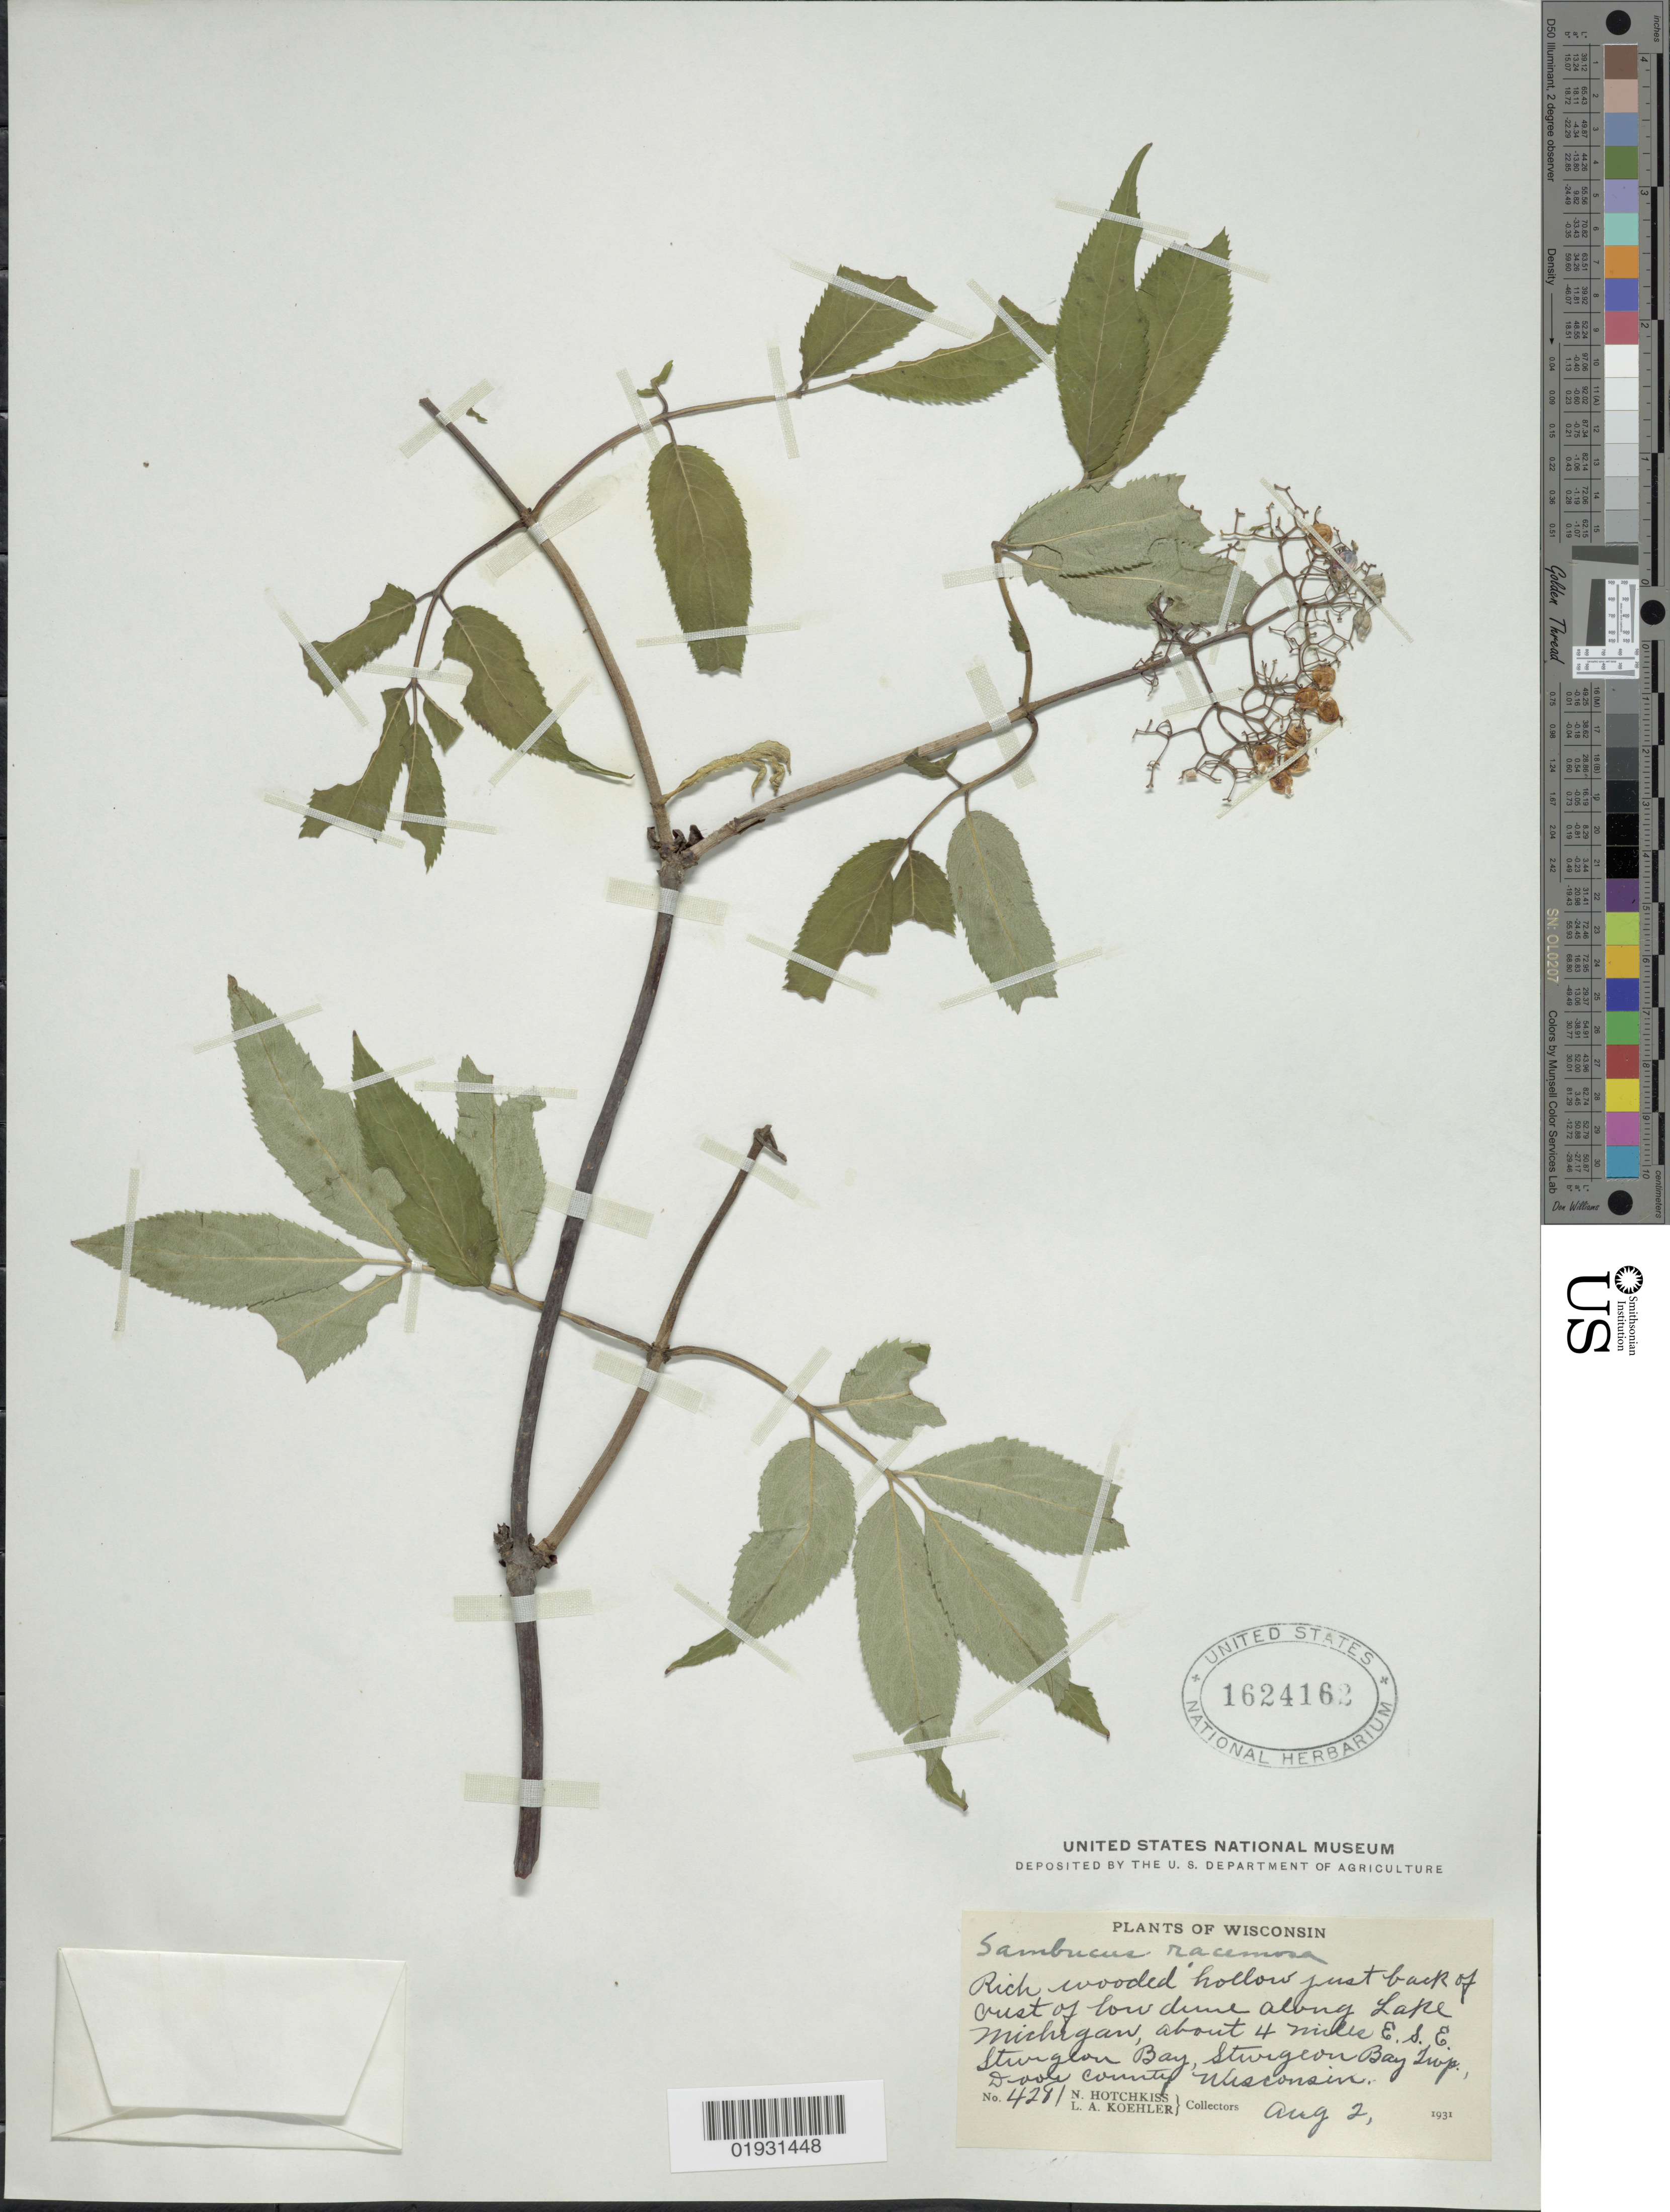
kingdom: Plantae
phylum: Tracheophyta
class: Magnoliopsida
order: Dipsacales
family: Viburnaceae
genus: Sambucus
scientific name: Sambucus racemosa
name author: L.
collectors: N. Hotchkiss & L. Koehler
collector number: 428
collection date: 1931-08-02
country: United States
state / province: Wisconsin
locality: Rich wooded hollow just back of crest of low dune along Lake Michigan, about 4 miles E.S.E. Sturgeon Bay, Sturgeon Bay Twp., Door County Wisconsin.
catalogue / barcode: US 1624162